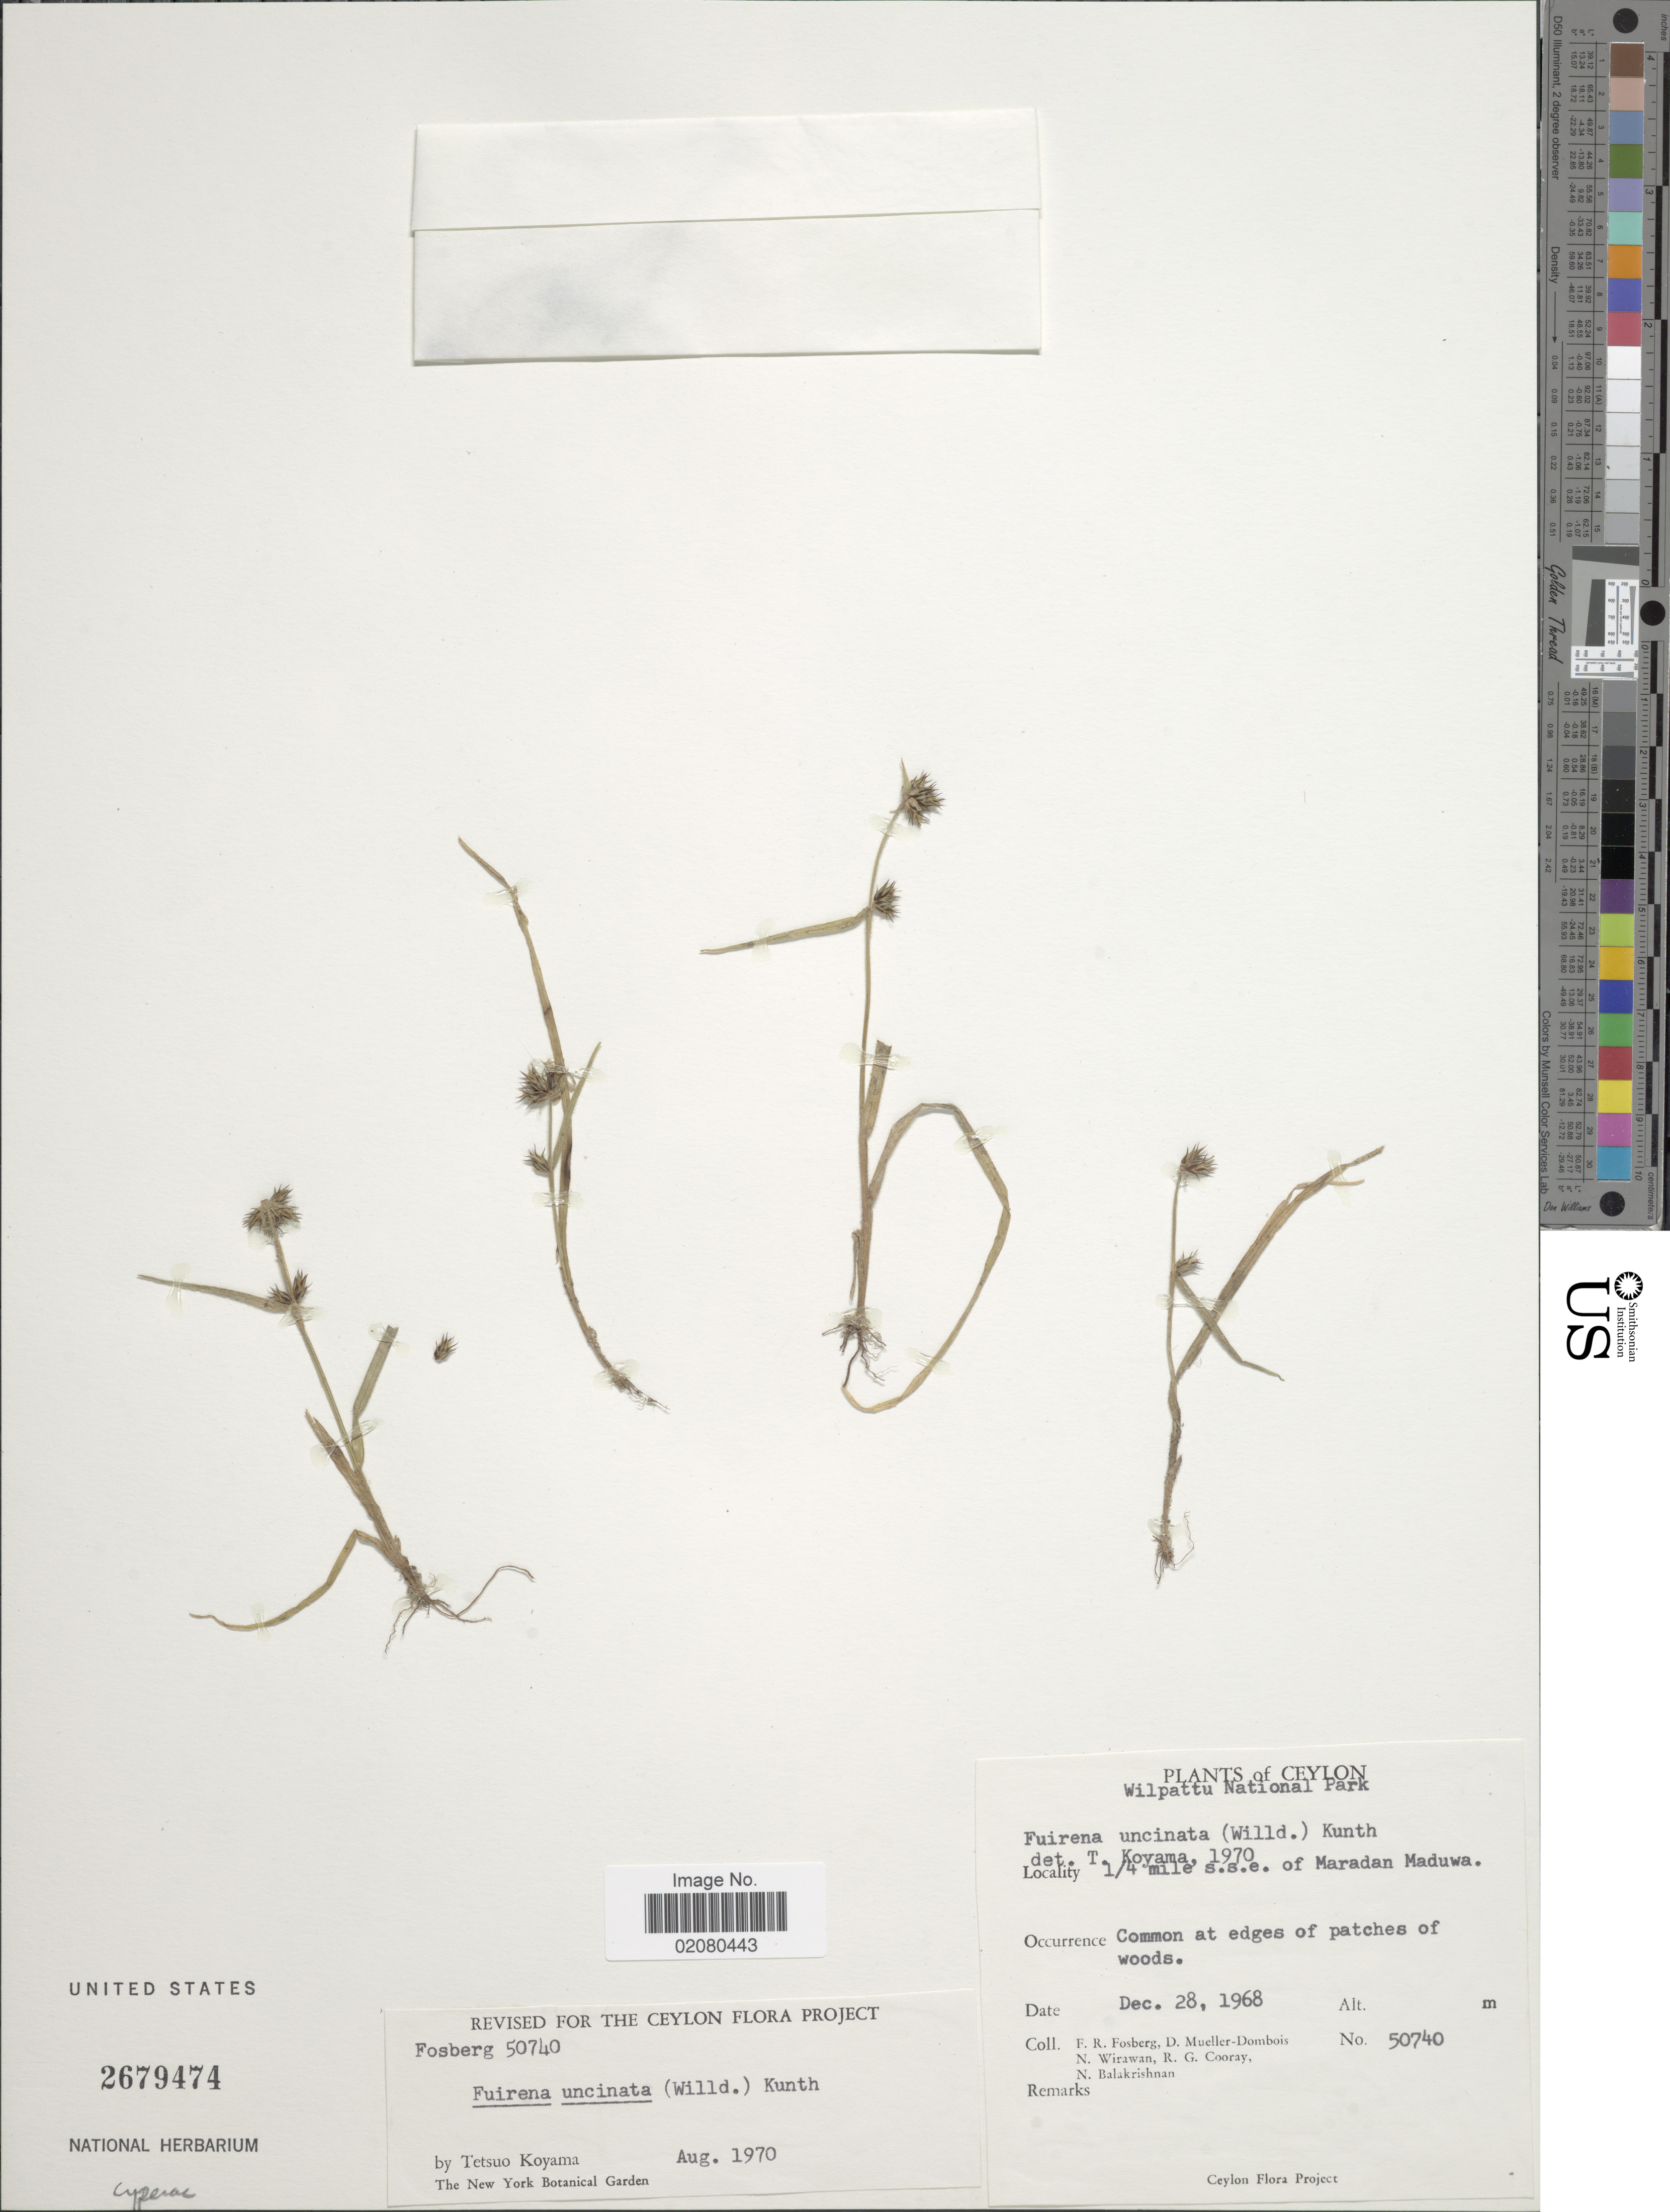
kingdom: Plantae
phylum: Tracheophyta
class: Liliopsida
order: Poales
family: Cyperaceae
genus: Fuirena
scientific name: Fuirena uncinata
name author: (Willd.) Kunth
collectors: F. R. Fosberg, D. Mueller-Dombois, N. Wirawan, R. Cooray & N. Balakrishnan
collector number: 50740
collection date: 1968-12-28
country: Sri Lanka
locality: Ceylon, Wilpattu National Park, 1/4 mile s.s.e. of Maradan Maduwa.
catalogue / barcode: US 2679474